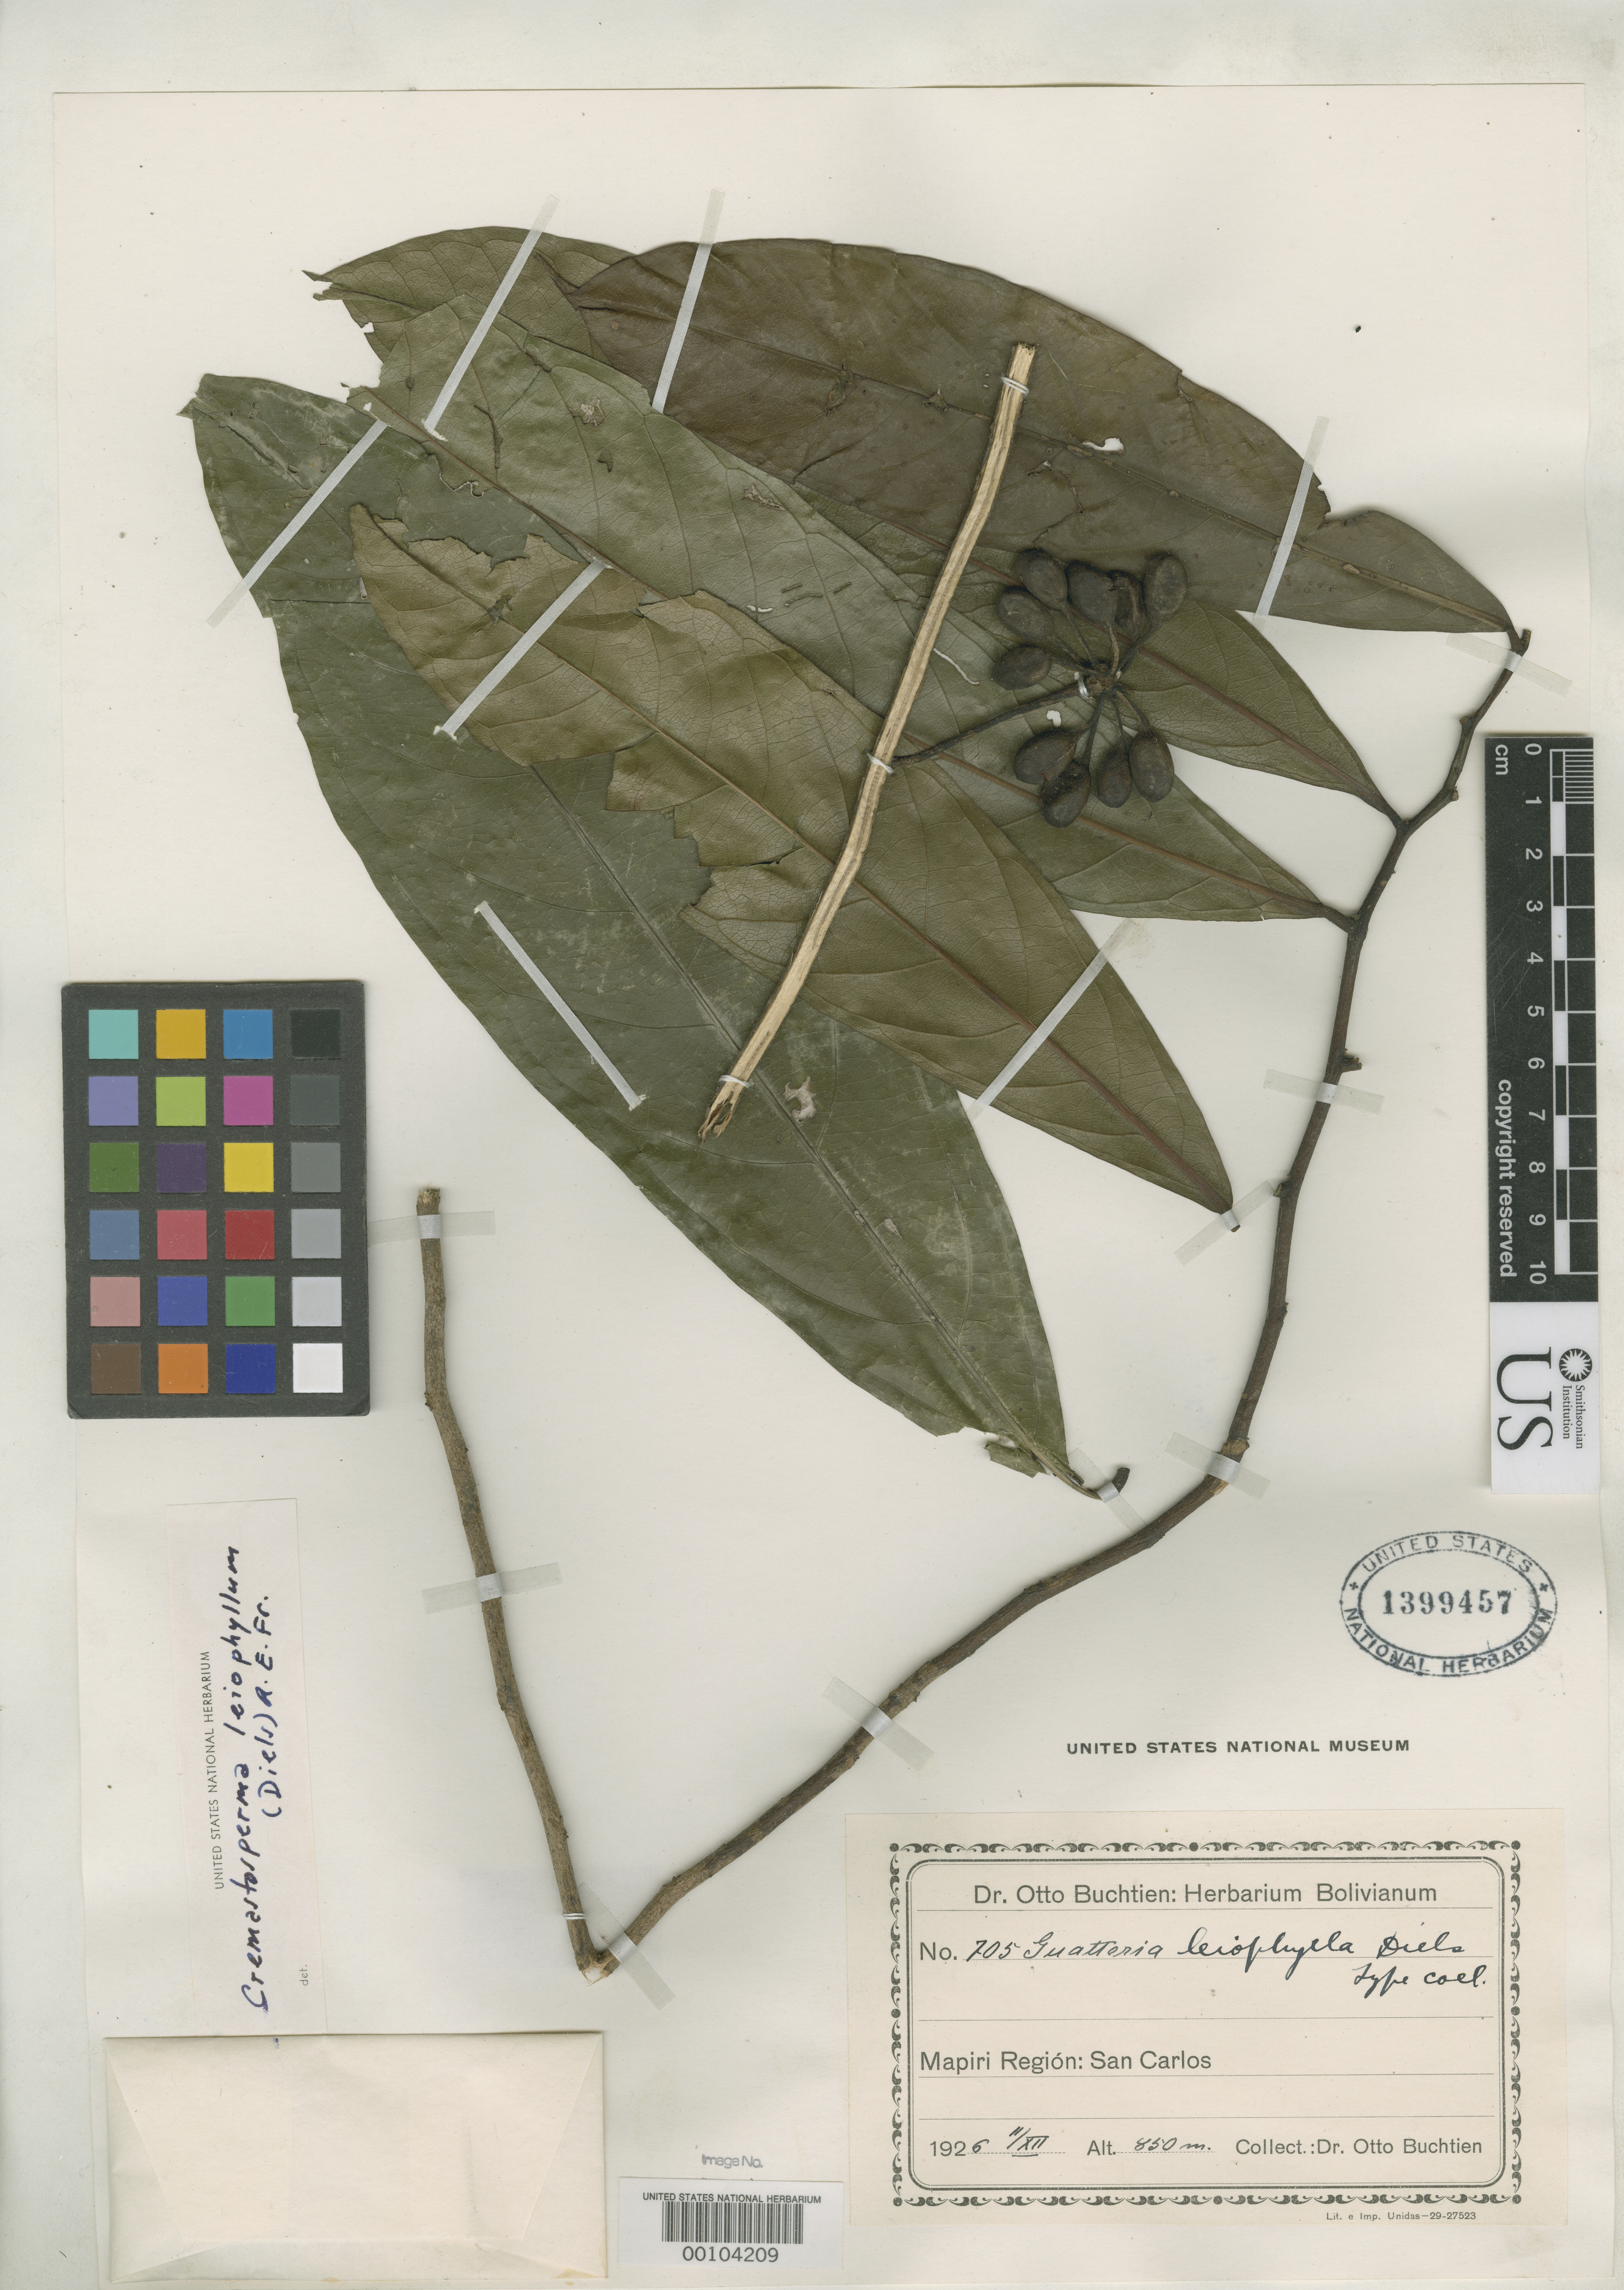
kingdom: Plantae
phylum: Tracheophyta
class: Magnoliopsida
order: Magnoliales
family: Annonaceae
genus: Guatteria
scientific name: Guatteria leiophylla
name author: Diels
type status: Isotype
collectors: O. Buchtien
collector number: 705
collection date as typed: Dec 1926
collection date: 1926-12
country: Bolivia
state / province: La Paz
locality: San Carlos.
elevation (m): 850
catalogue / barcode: US 1399457